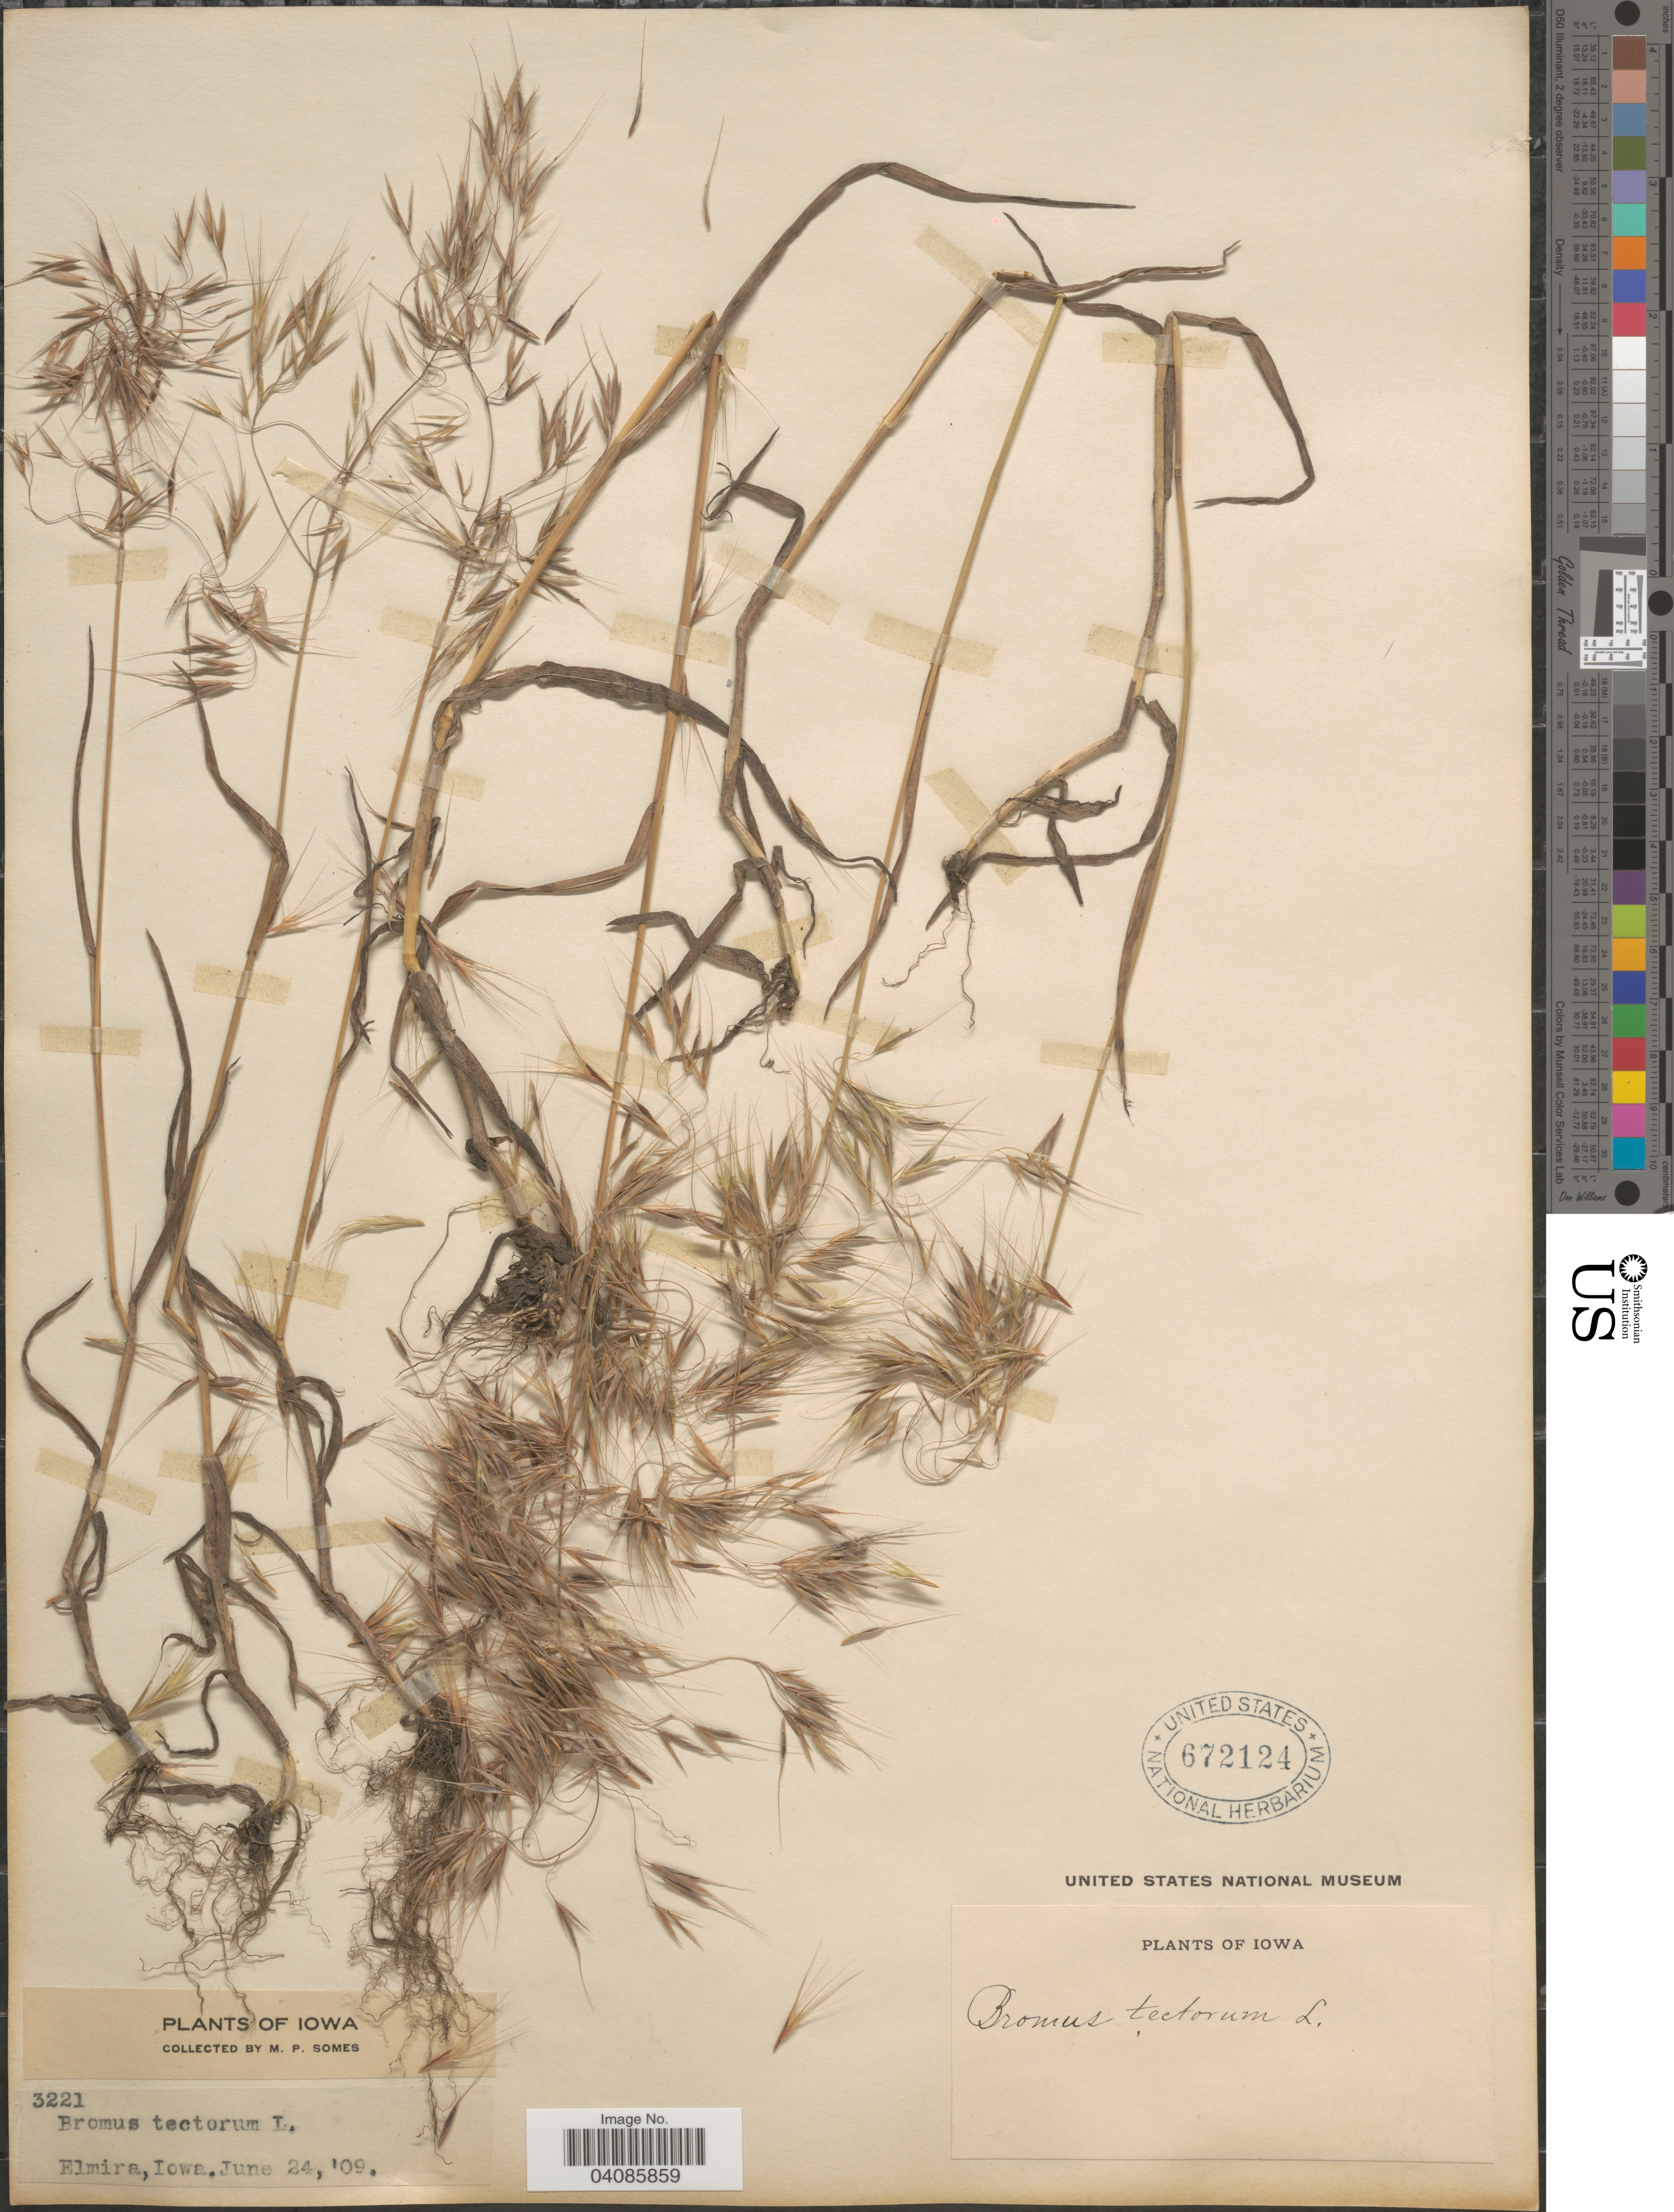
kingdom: Plantae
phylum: Tracheophyta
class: Liliopsida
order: Poales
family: Poaceae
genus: Bromus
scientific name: Bromus tectorum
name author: L.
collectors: M. Somes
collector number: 3221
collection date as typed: Transcribed d/m/y: 24/6/9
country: United States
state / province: Iowa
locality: Elmira.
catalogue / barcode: US 672124